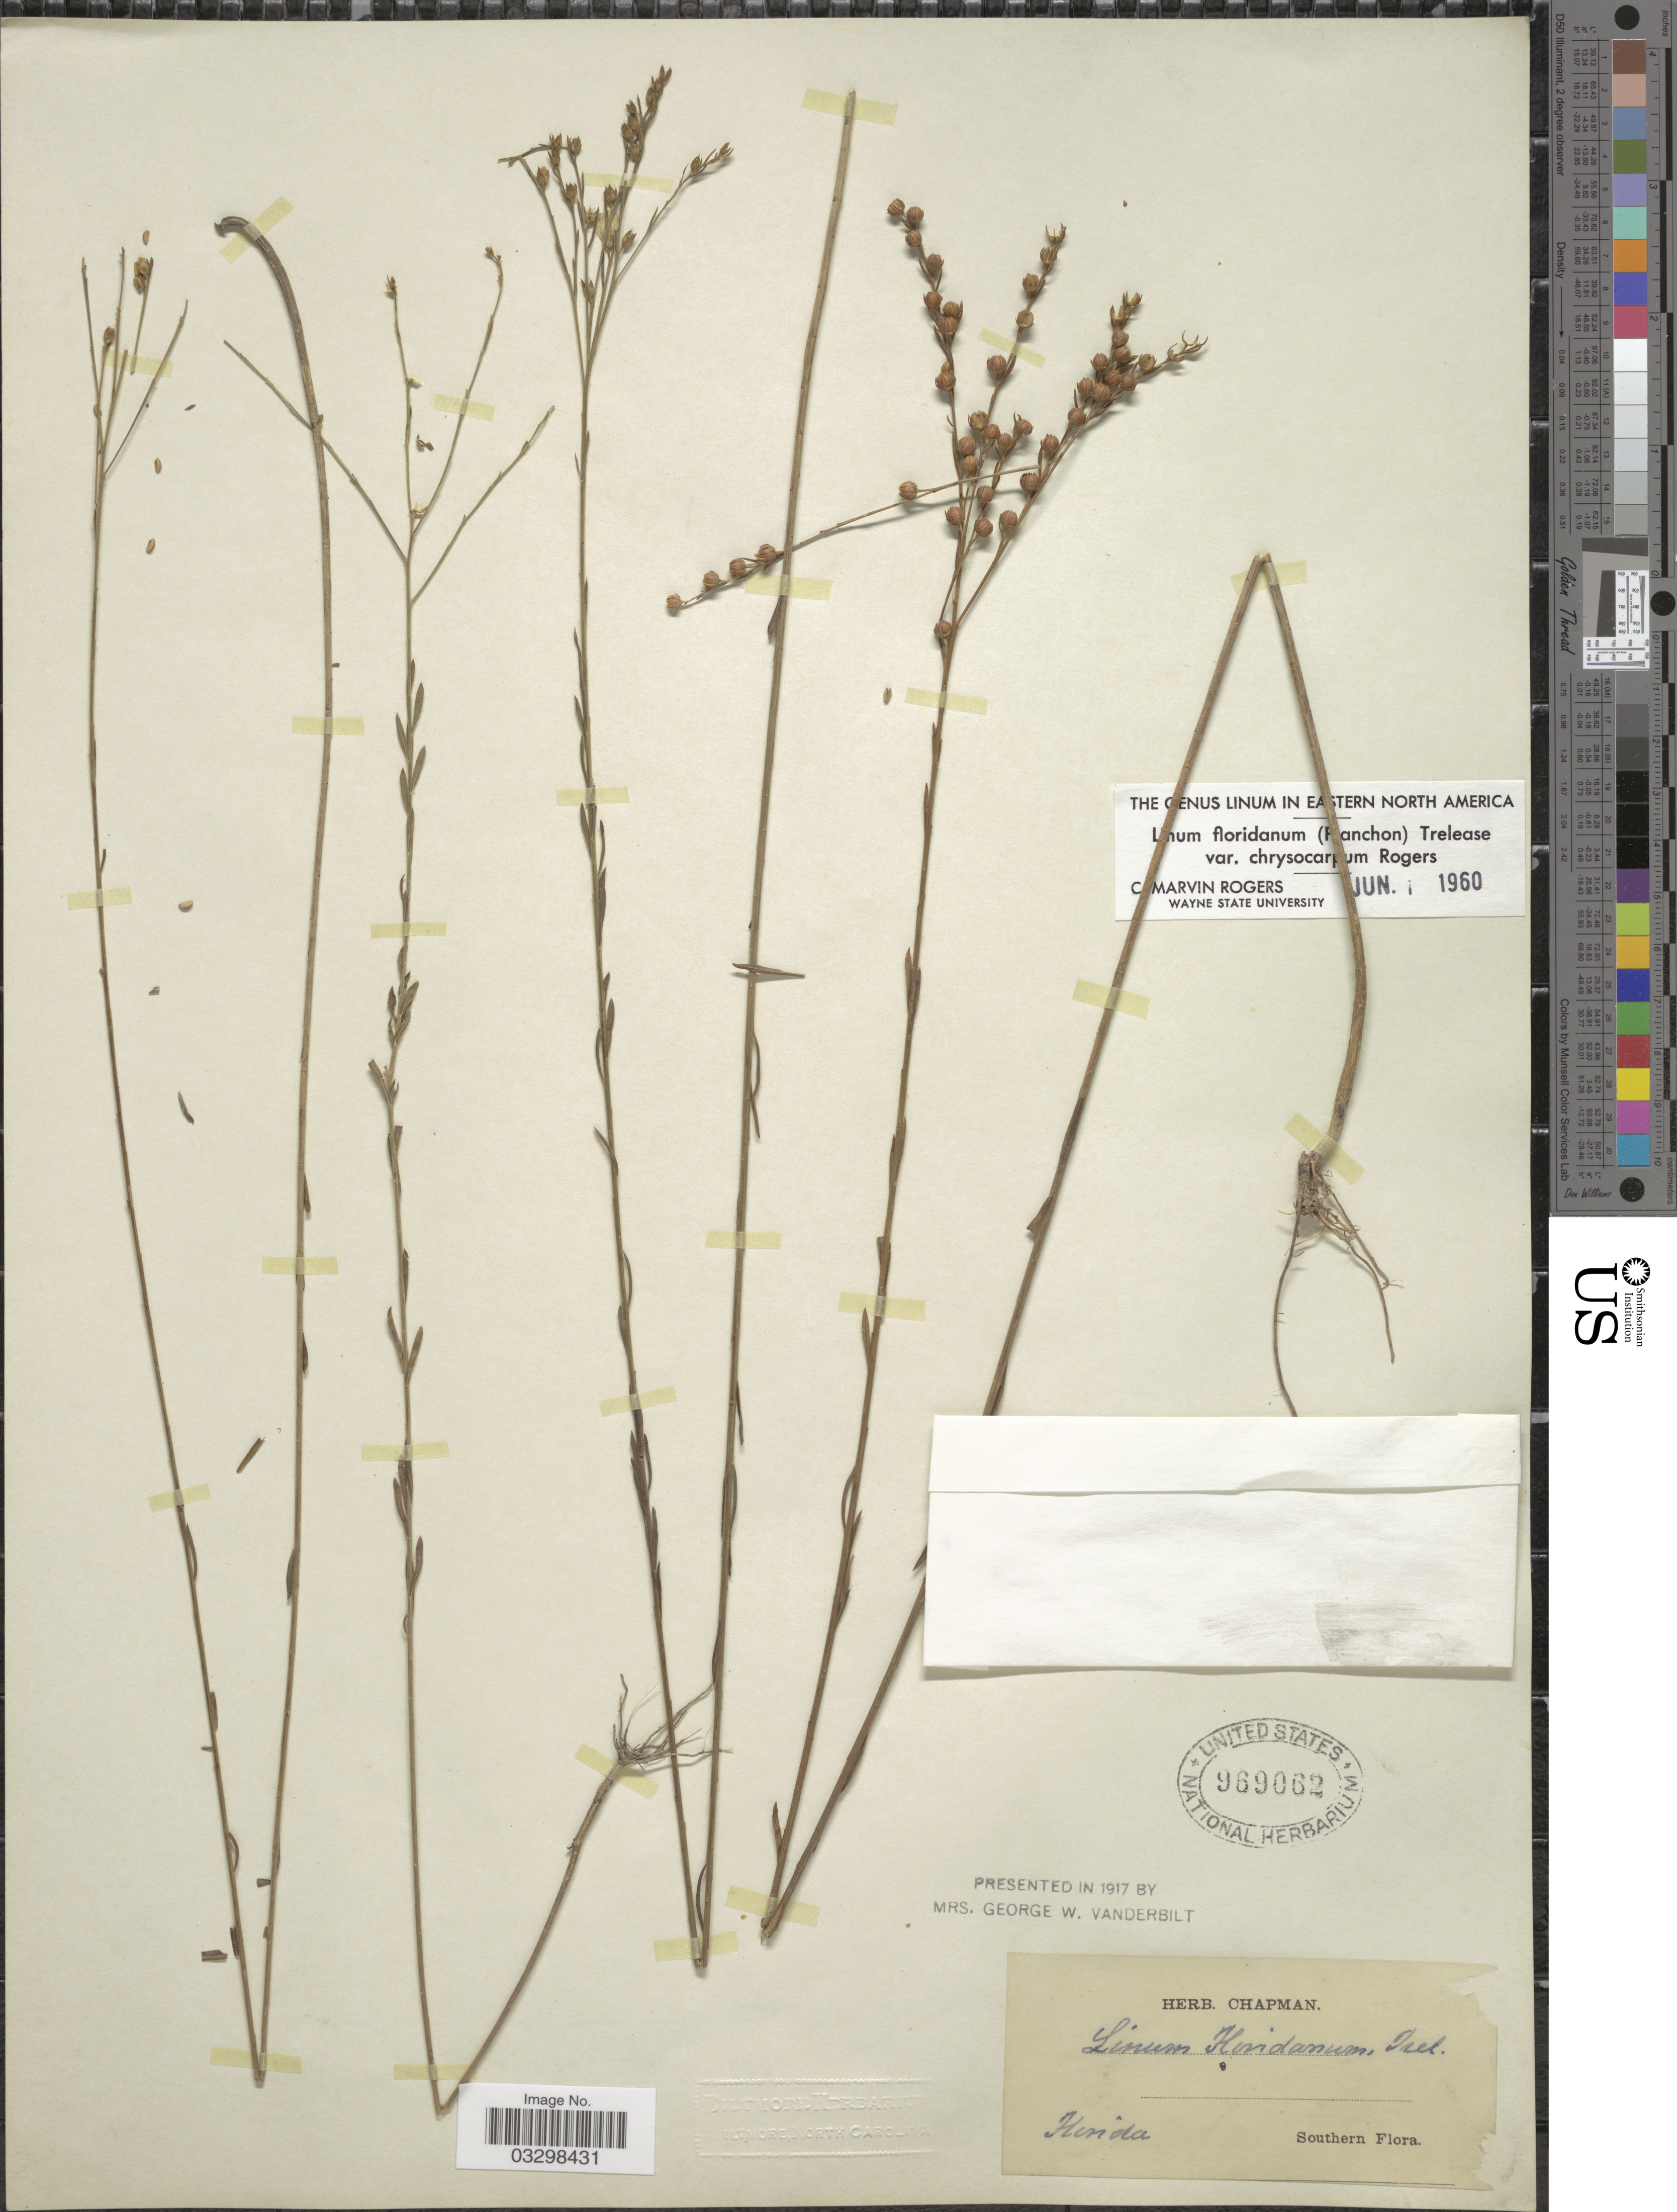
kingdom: Plantae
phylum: Tracheophyta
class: Magnoliopsida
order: Malpighiales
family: Linaceae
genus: Linum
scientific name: Linum floridanum var. chrysocarpum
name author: C.M. Rogers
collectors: ex herb. Chapman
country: United States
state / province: Florida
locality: Southern.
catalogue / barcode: US 969062